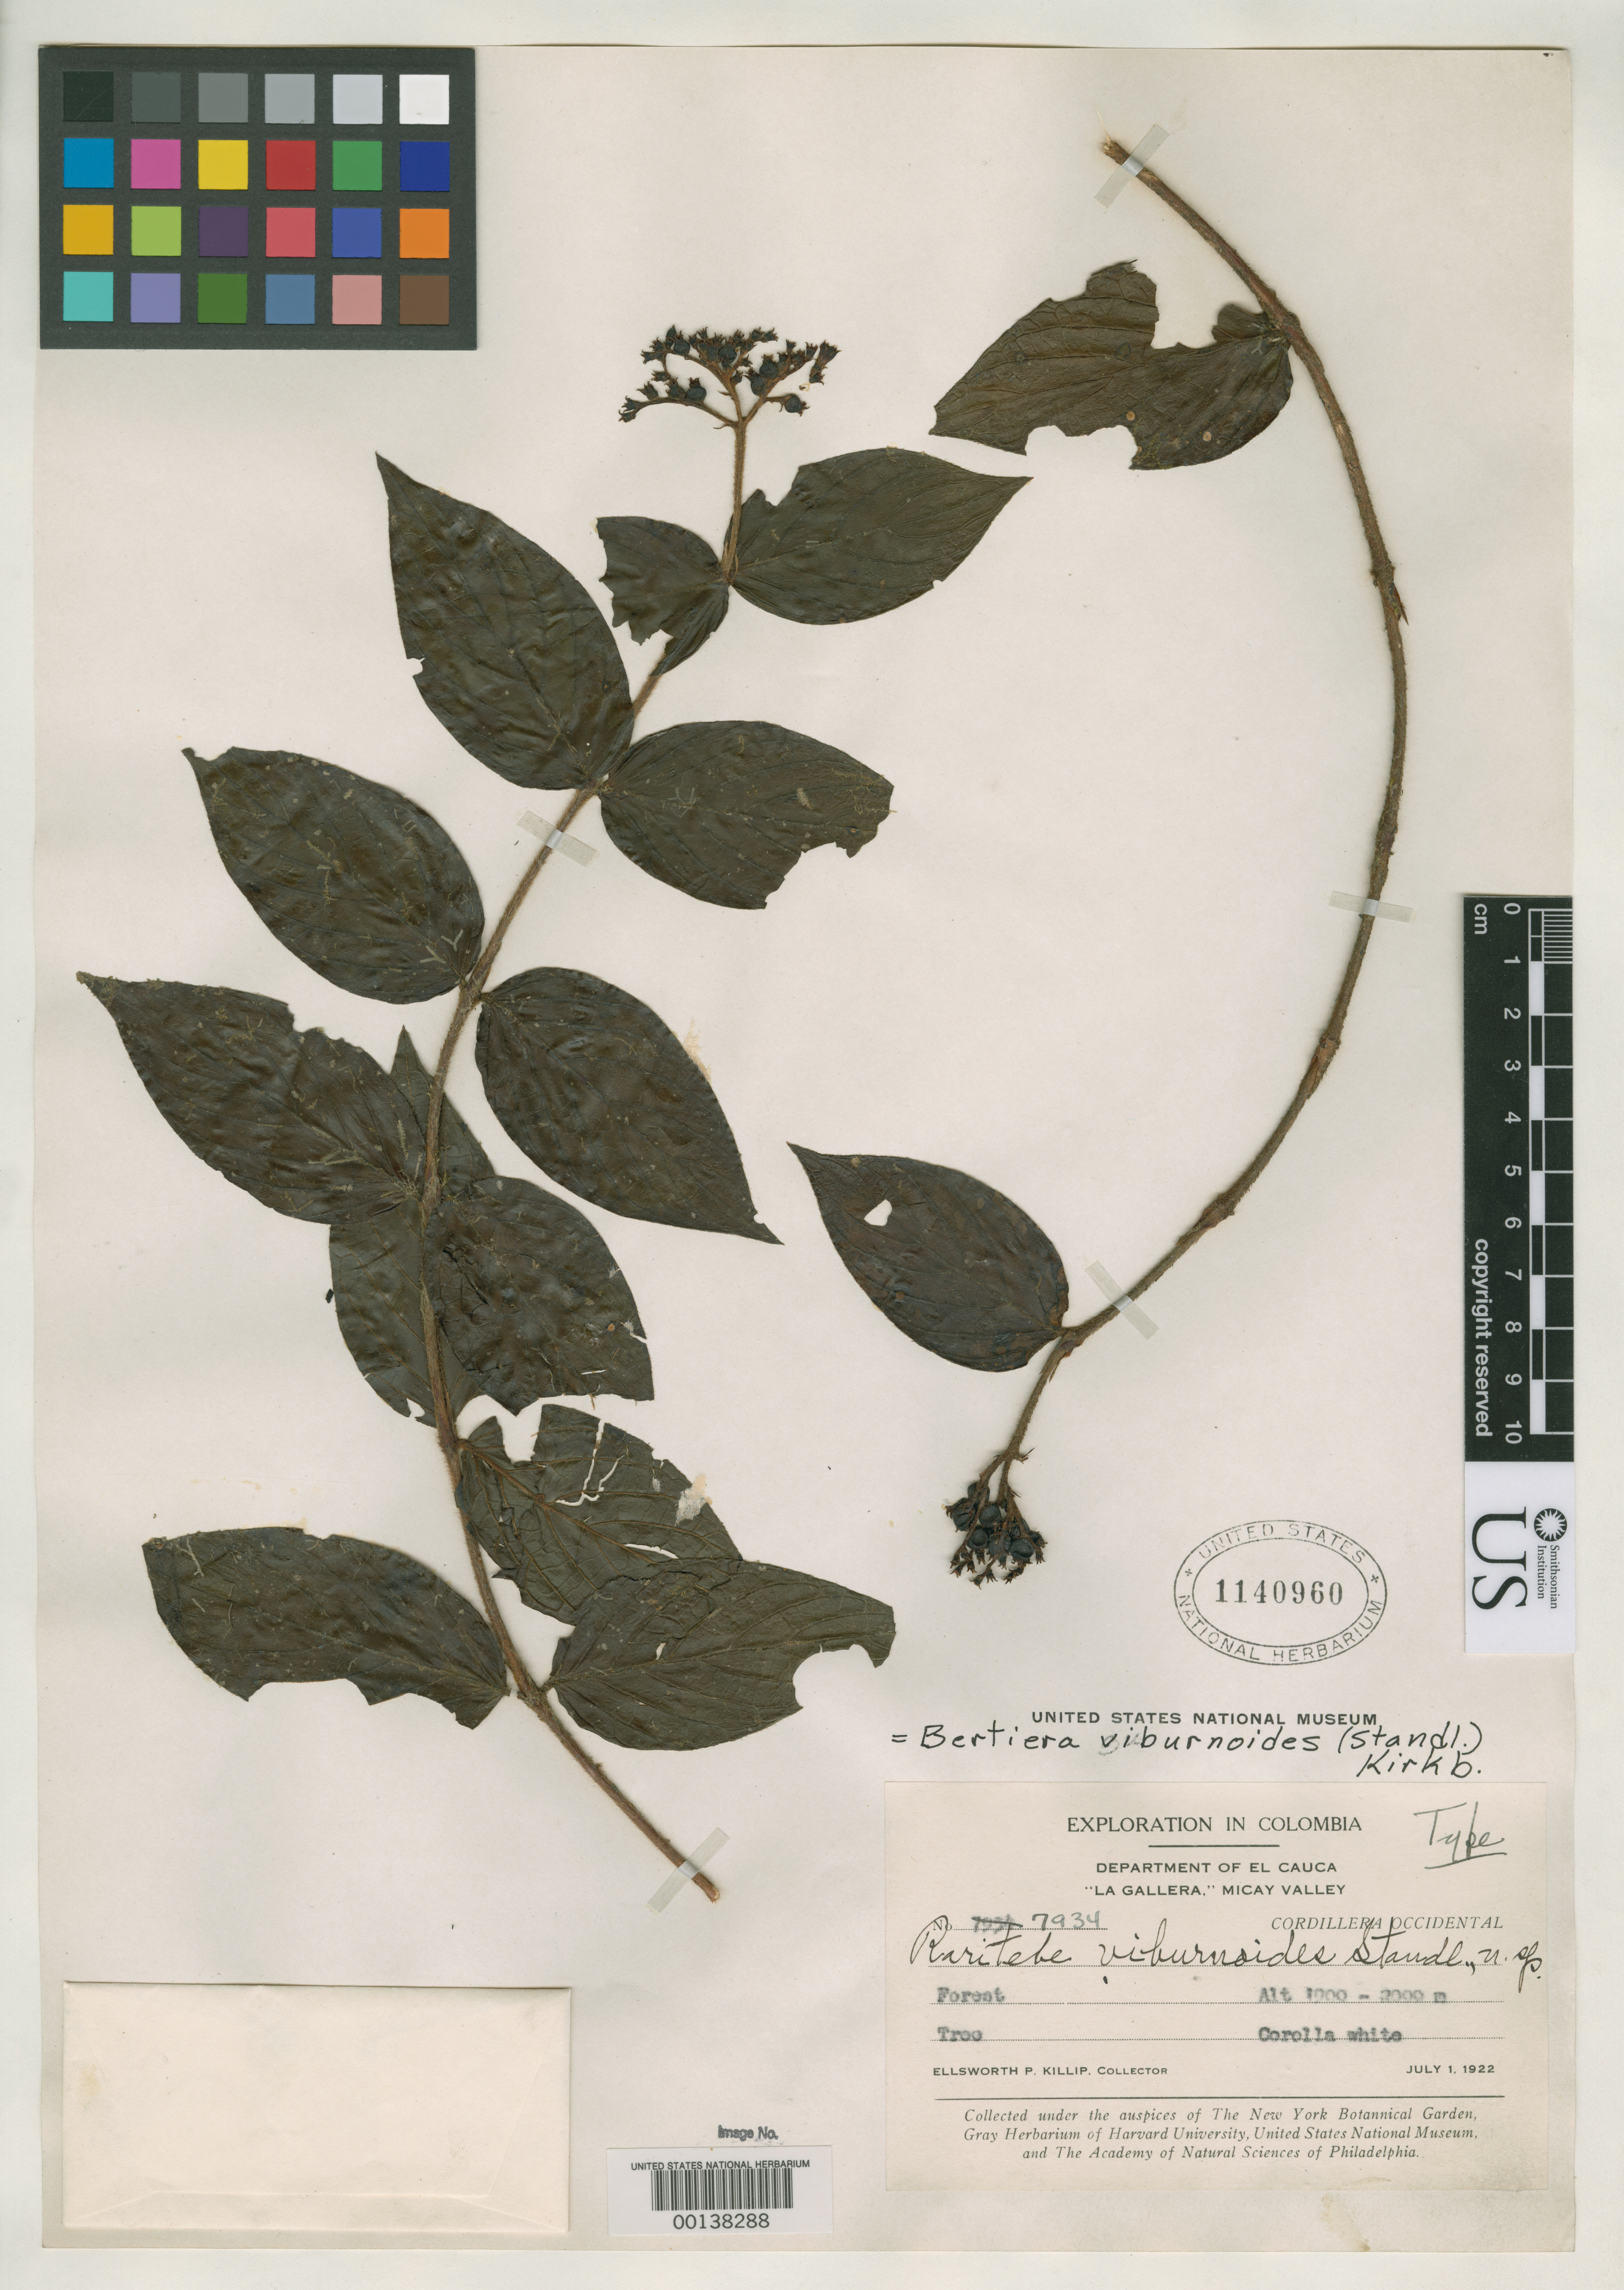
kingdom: Plantae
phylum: Tracheophyta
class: Magnoliopsida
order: Gentianales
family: Rubiaceae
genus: Raritebe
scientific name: Raritebe viburnoides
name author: Standl.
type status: Holotype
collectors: E. P. Killip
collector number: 7934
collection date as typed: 01 Jul 1922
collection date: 1922-07-01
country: Colombia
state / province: Cauca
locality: La Gallera, Micay Valley, Cordillera Occidental.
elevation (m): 1900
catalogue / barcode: US 1140960